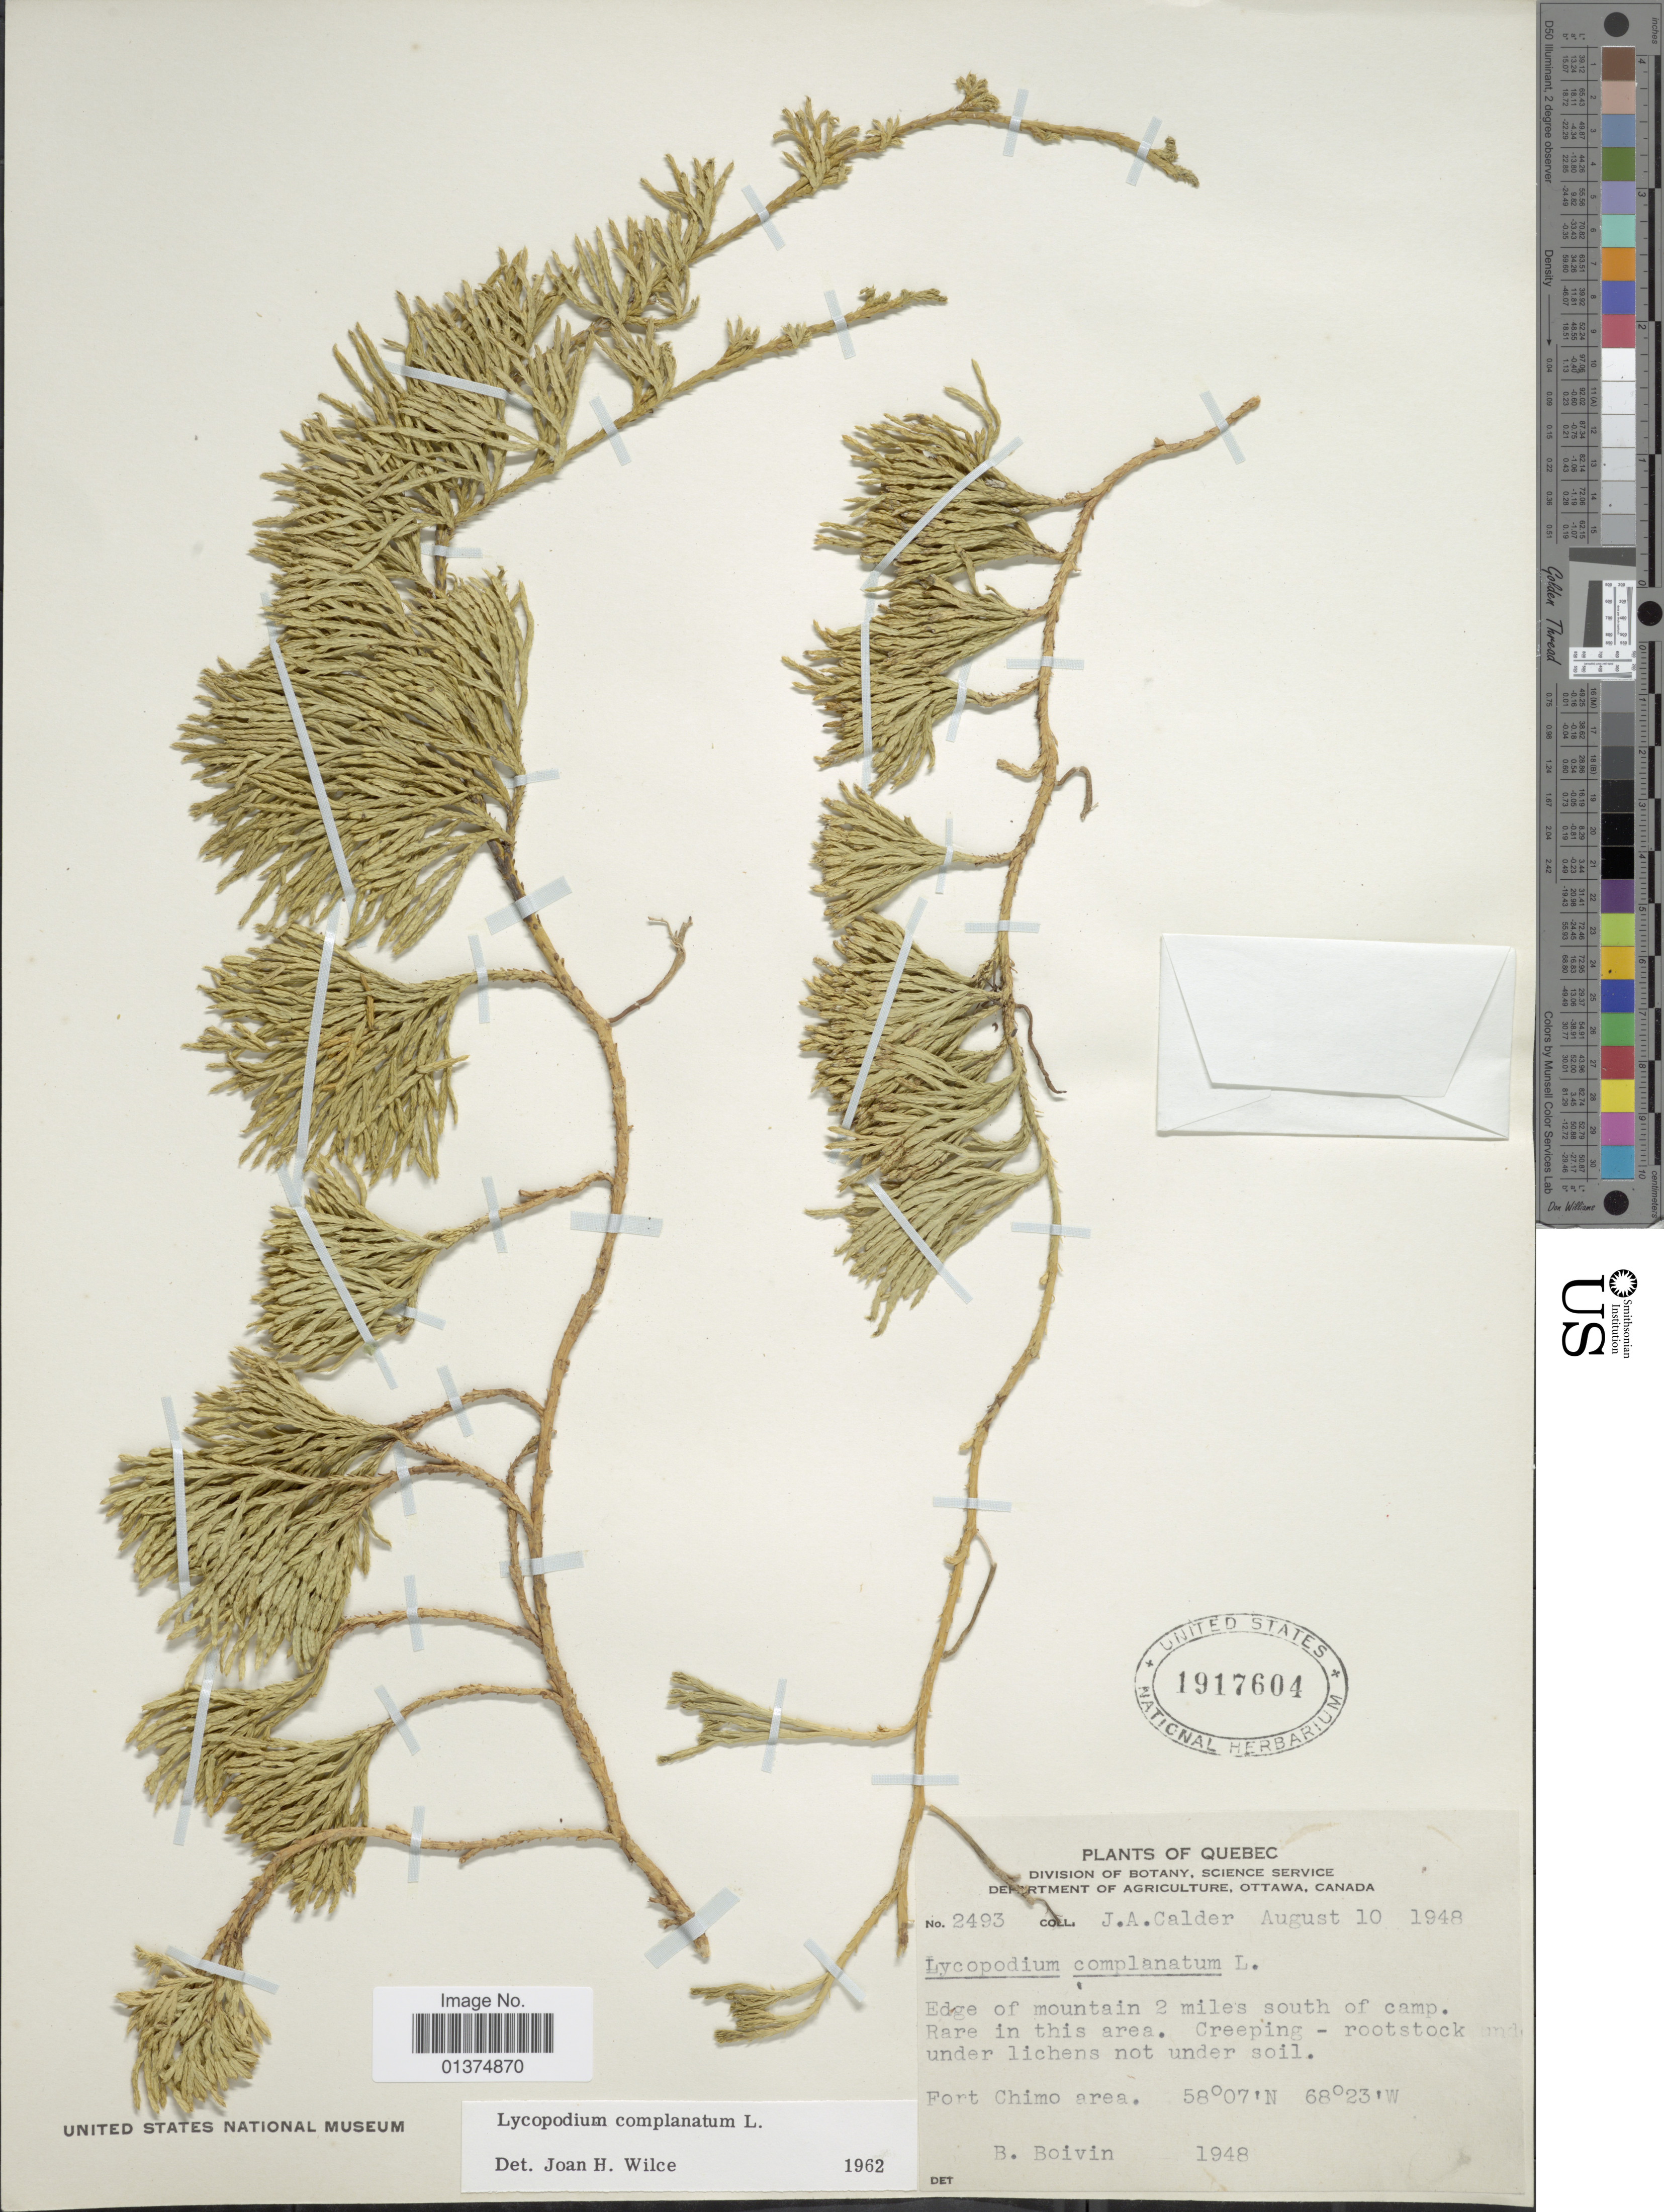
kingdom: Plantae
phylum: Tracheophyta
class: Lycopodiopsida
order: Lycopodiales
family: Lycopodiaceae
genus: Diphasiastrum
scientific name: Diphasiastrum complanatum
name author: (L.) Holub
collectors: J. A. Calder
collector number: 2493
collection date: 1948-08-10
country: Canada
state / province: Quebec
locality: Edge of mountain 2 miles south of camp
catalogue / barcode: US 1917604